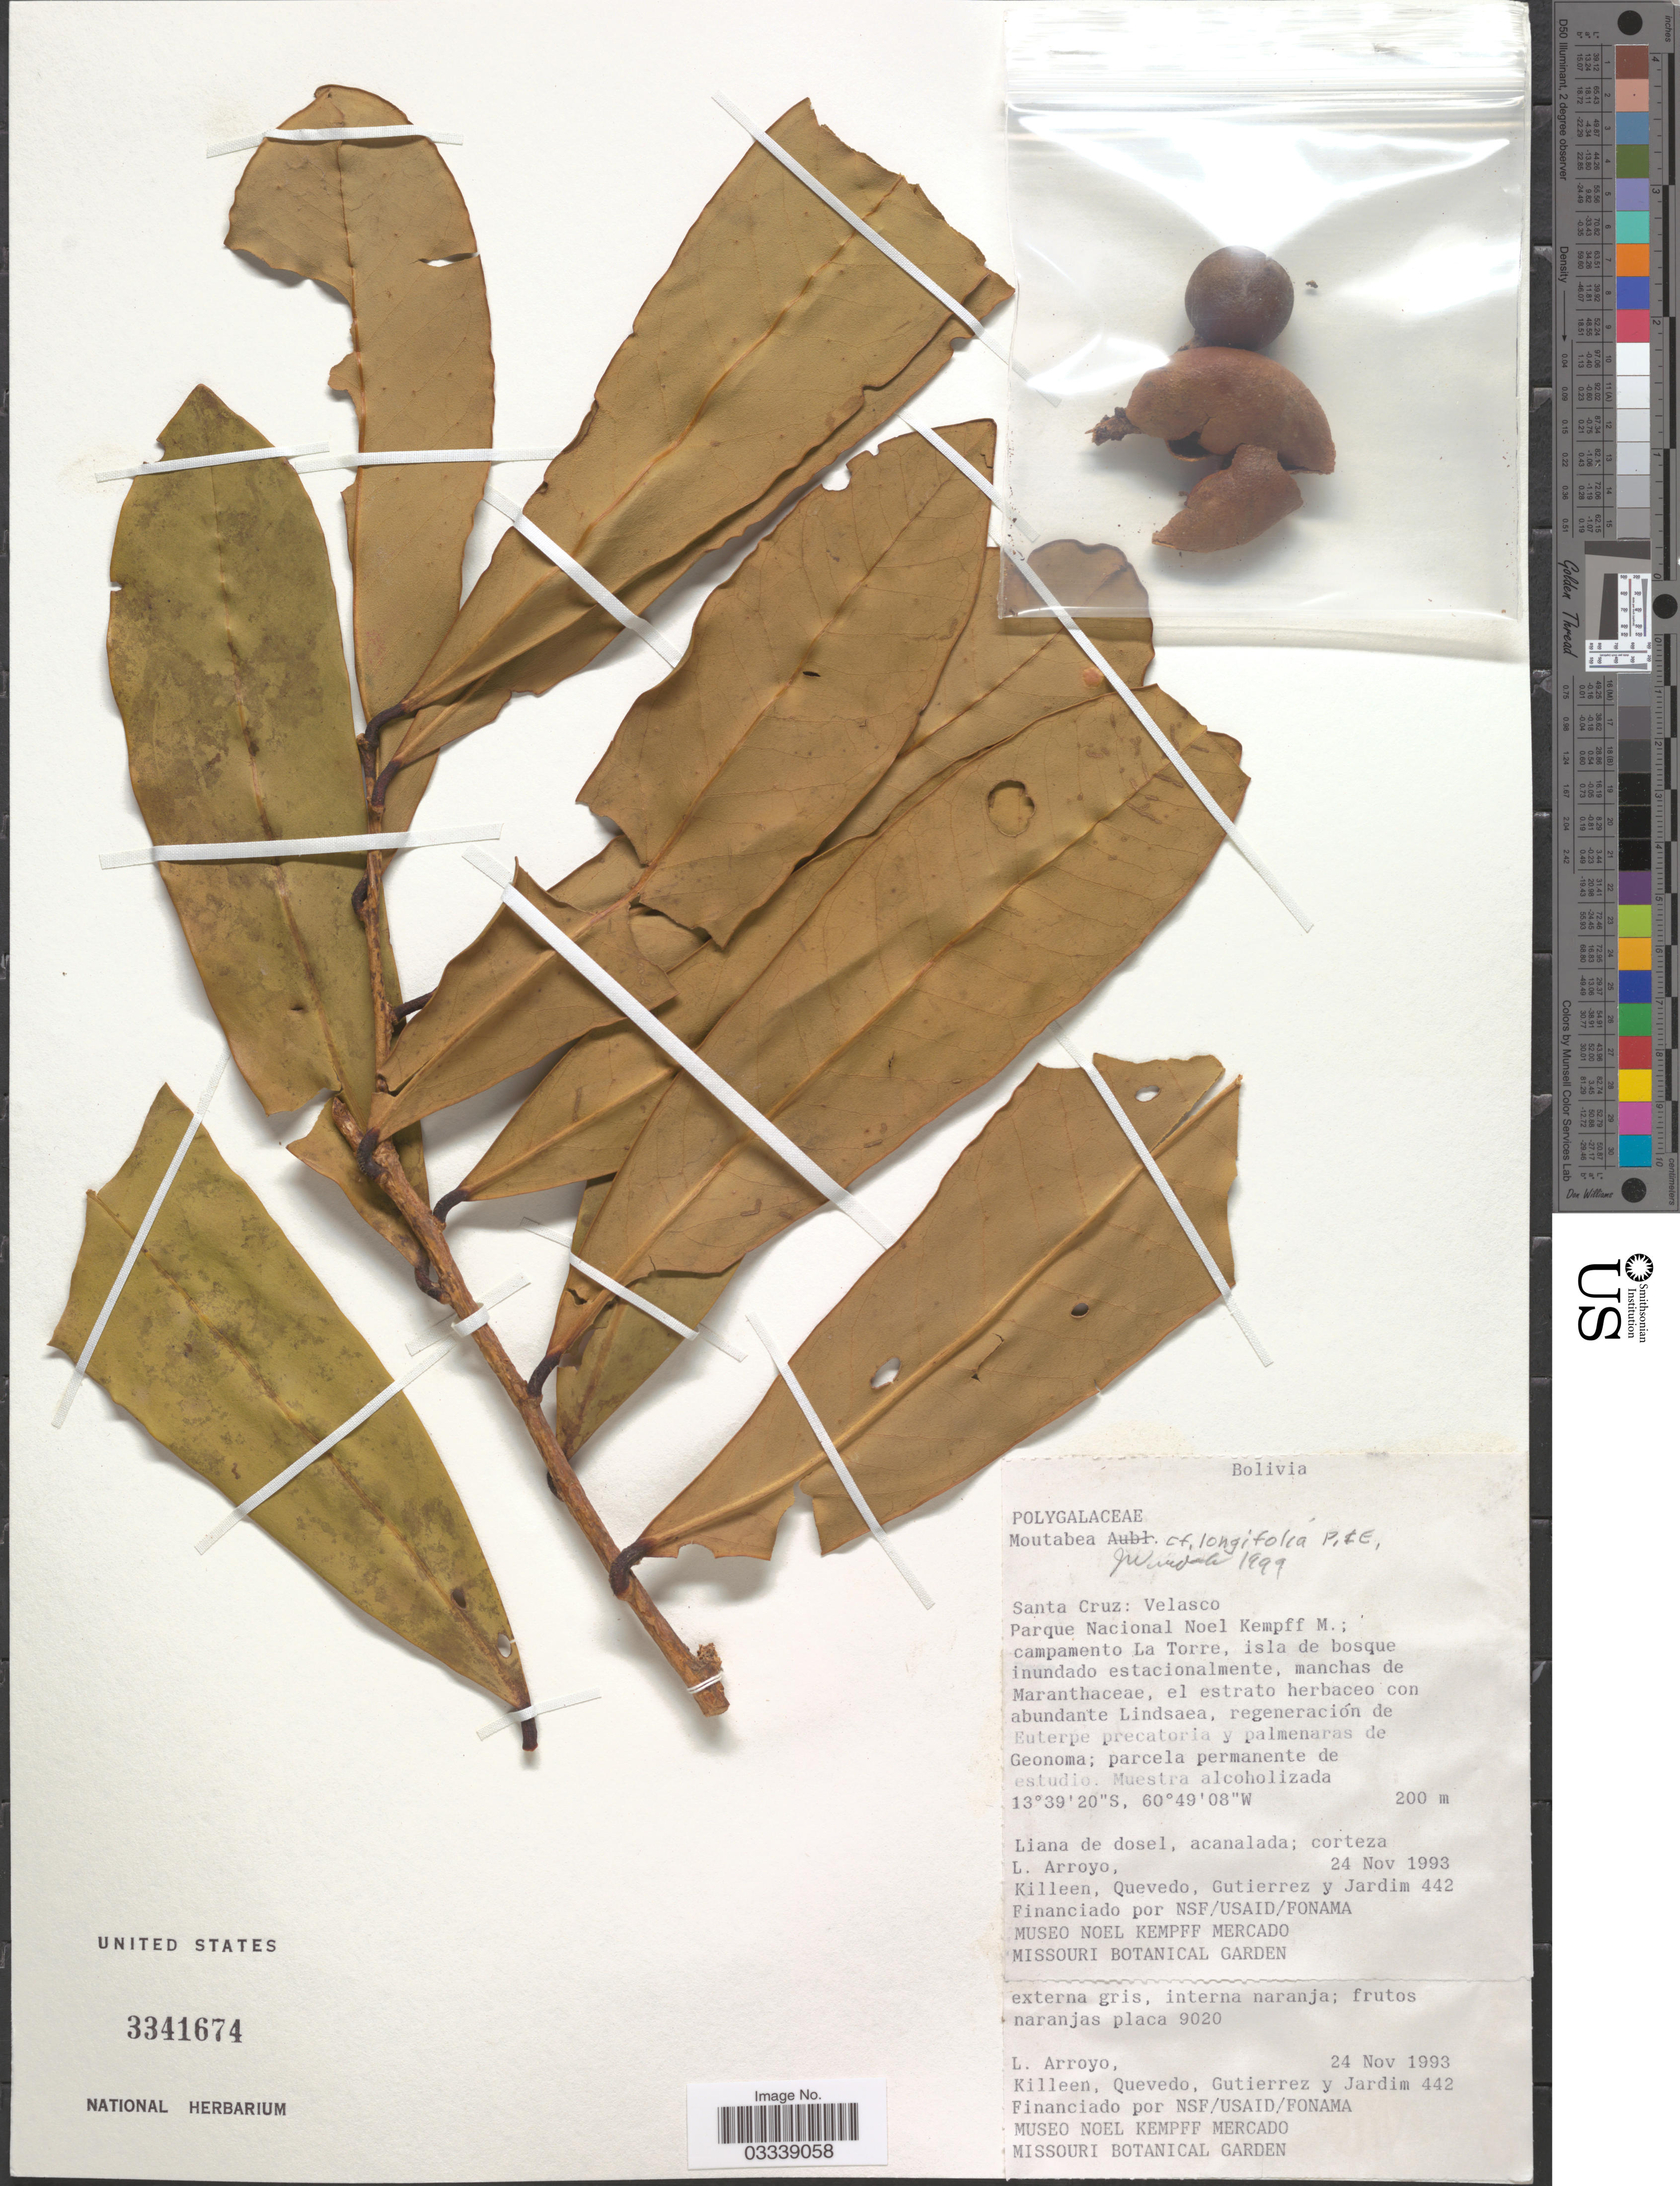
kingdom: Plantae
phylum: Tracheophyta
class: Magnoliopsida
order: Fabales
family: Polygalaceae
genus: Moutabea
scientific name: Moutabea longifolia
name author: Poepp. & Endl.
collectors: L. Arroyo, Killeen, --, -- Quevedo, -. Gutierrez & Jardim, --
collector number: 442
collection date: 1993-11-24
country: Bolivia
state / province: Santa Cruz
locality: Velasco. Parque Nacional Noel Kempff M; campamento La Torre, isla de bosque inundado estacionalmente.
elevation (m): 200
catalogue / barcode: US 3341674